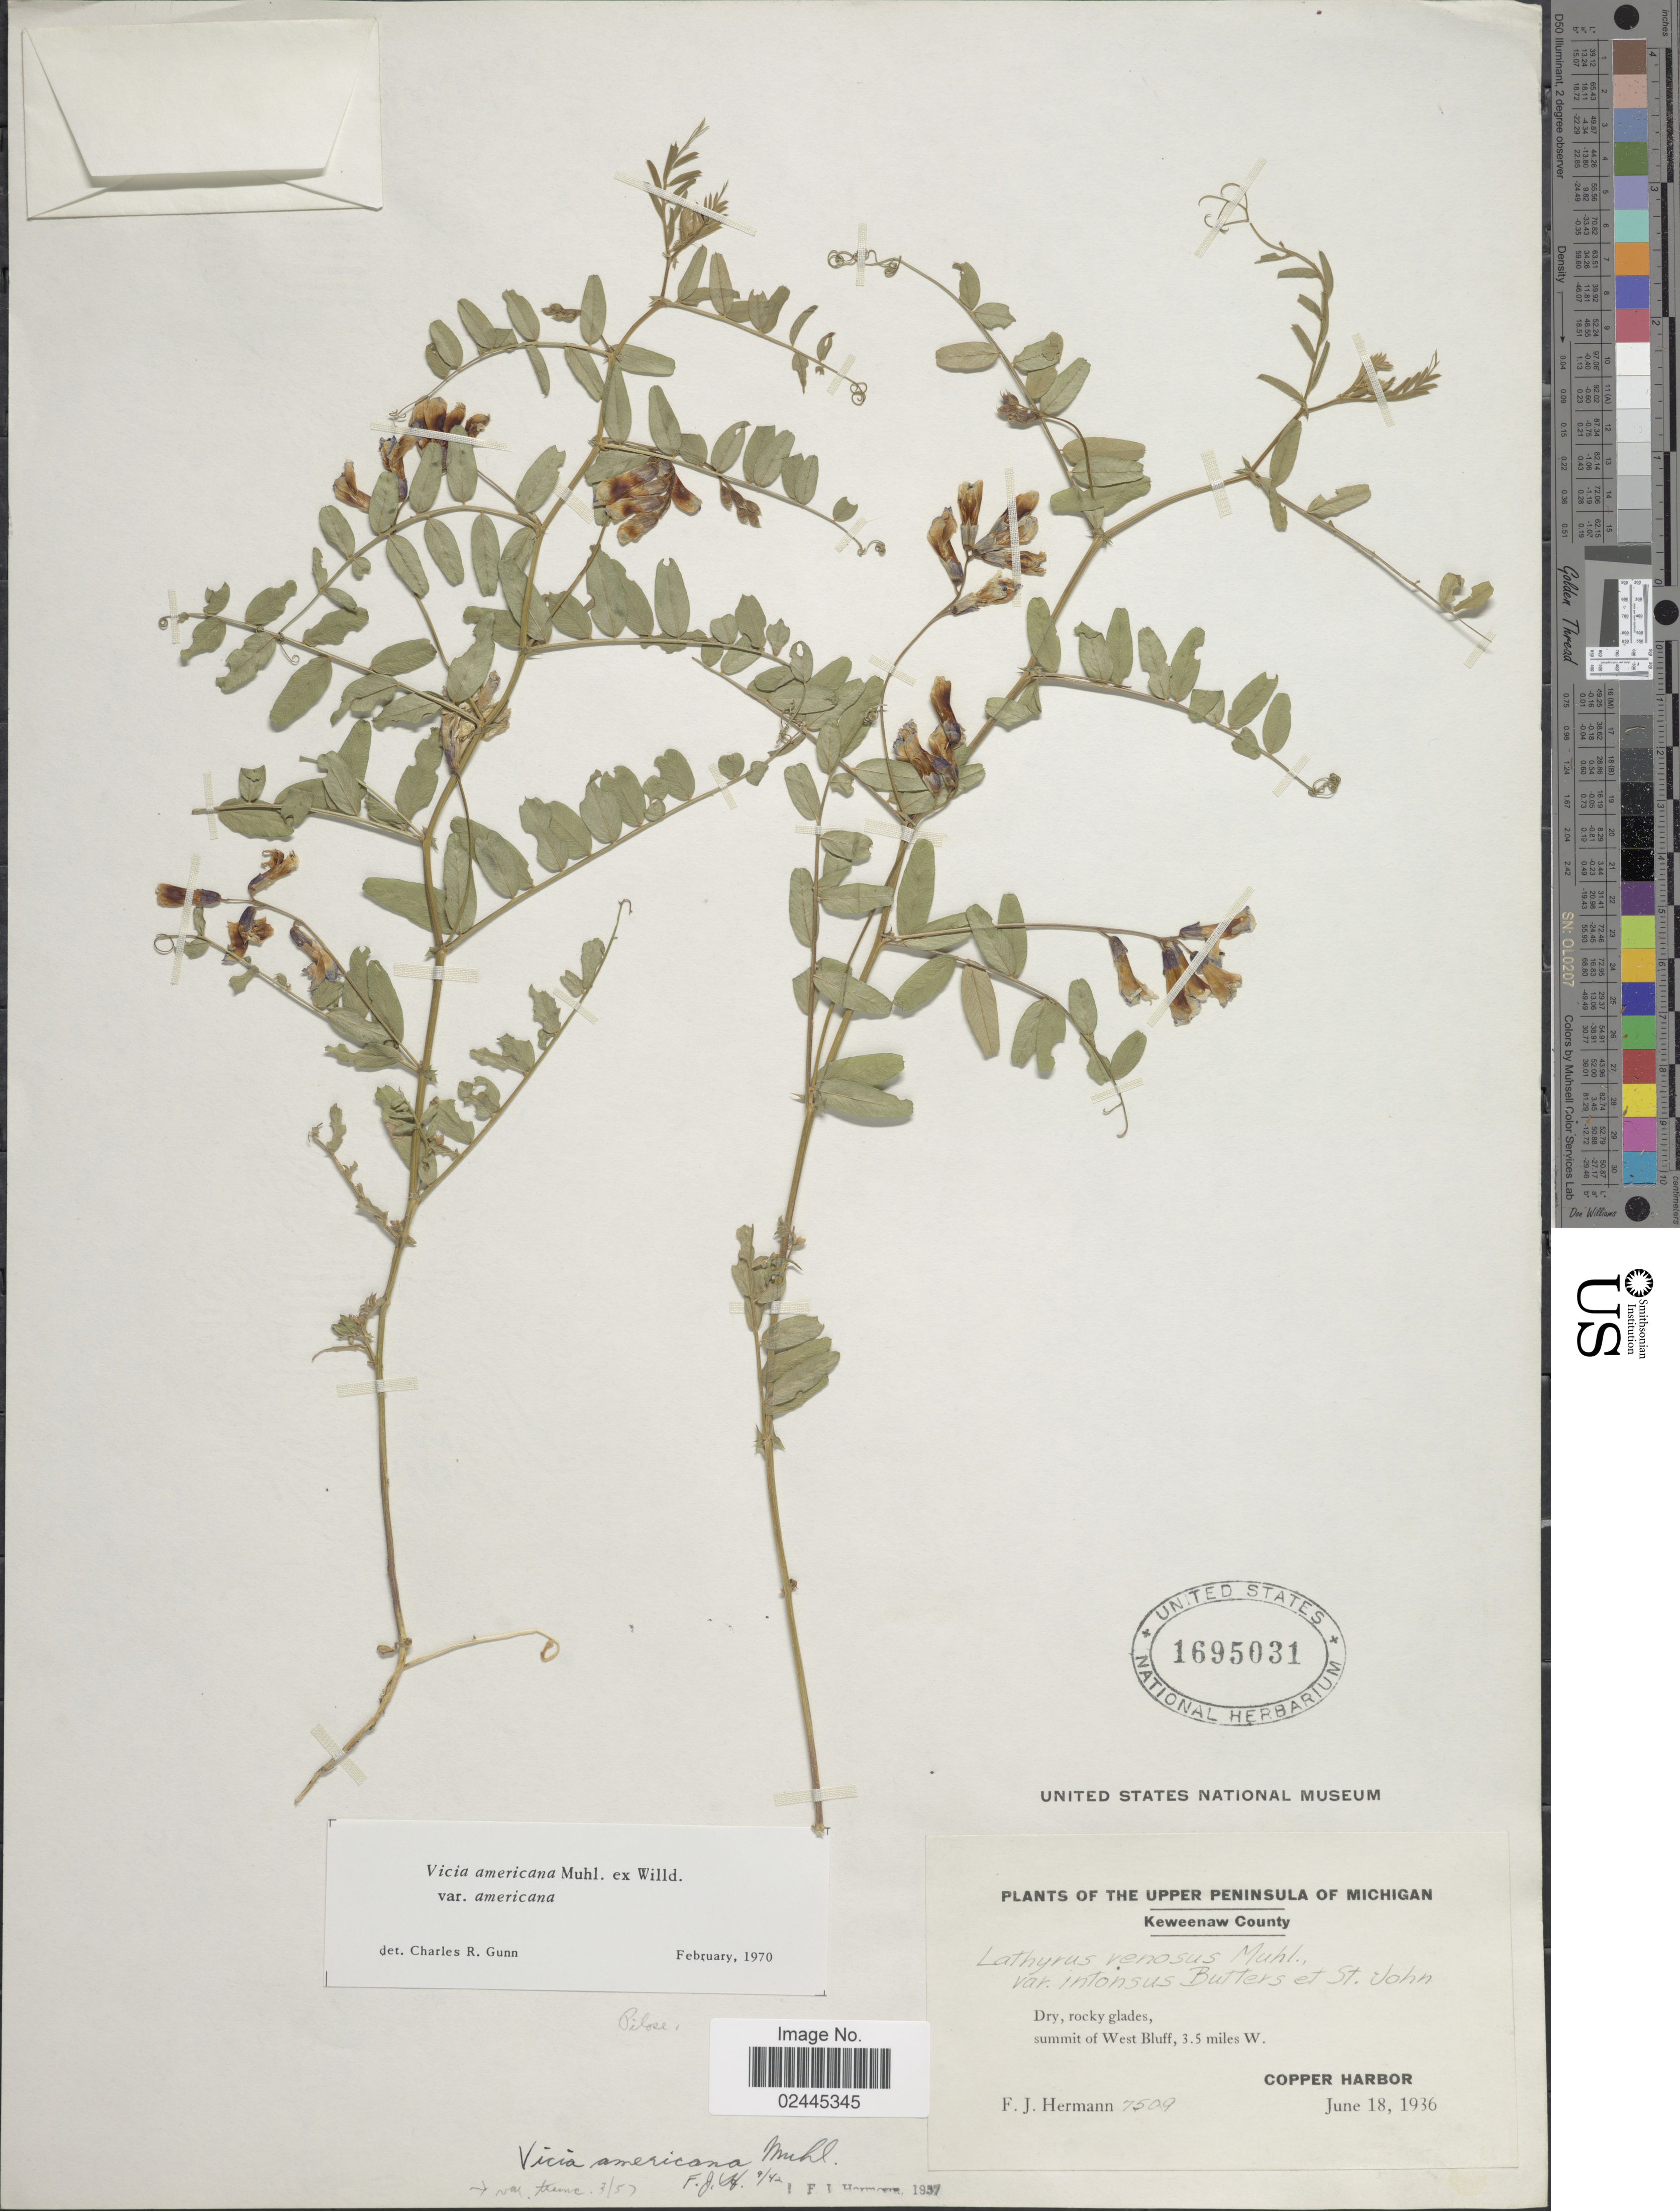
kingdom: Plantae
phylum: Tracheophyta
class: Magnoliopsida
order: Fabales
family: Fabaceae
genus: Vicia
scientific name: Vicia americana var. americana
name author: Muhl. ex Willd.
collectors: F. J. Hermann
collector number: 7509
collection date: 1936-06-18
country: United States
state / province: Michigan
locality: Upper Peninsula of Michigan. Keweenaw County. Dry, rocky glades, summit of West Bluff, 3.5 miles W. Copper Harbor. Pilose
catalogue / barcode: US 1695031